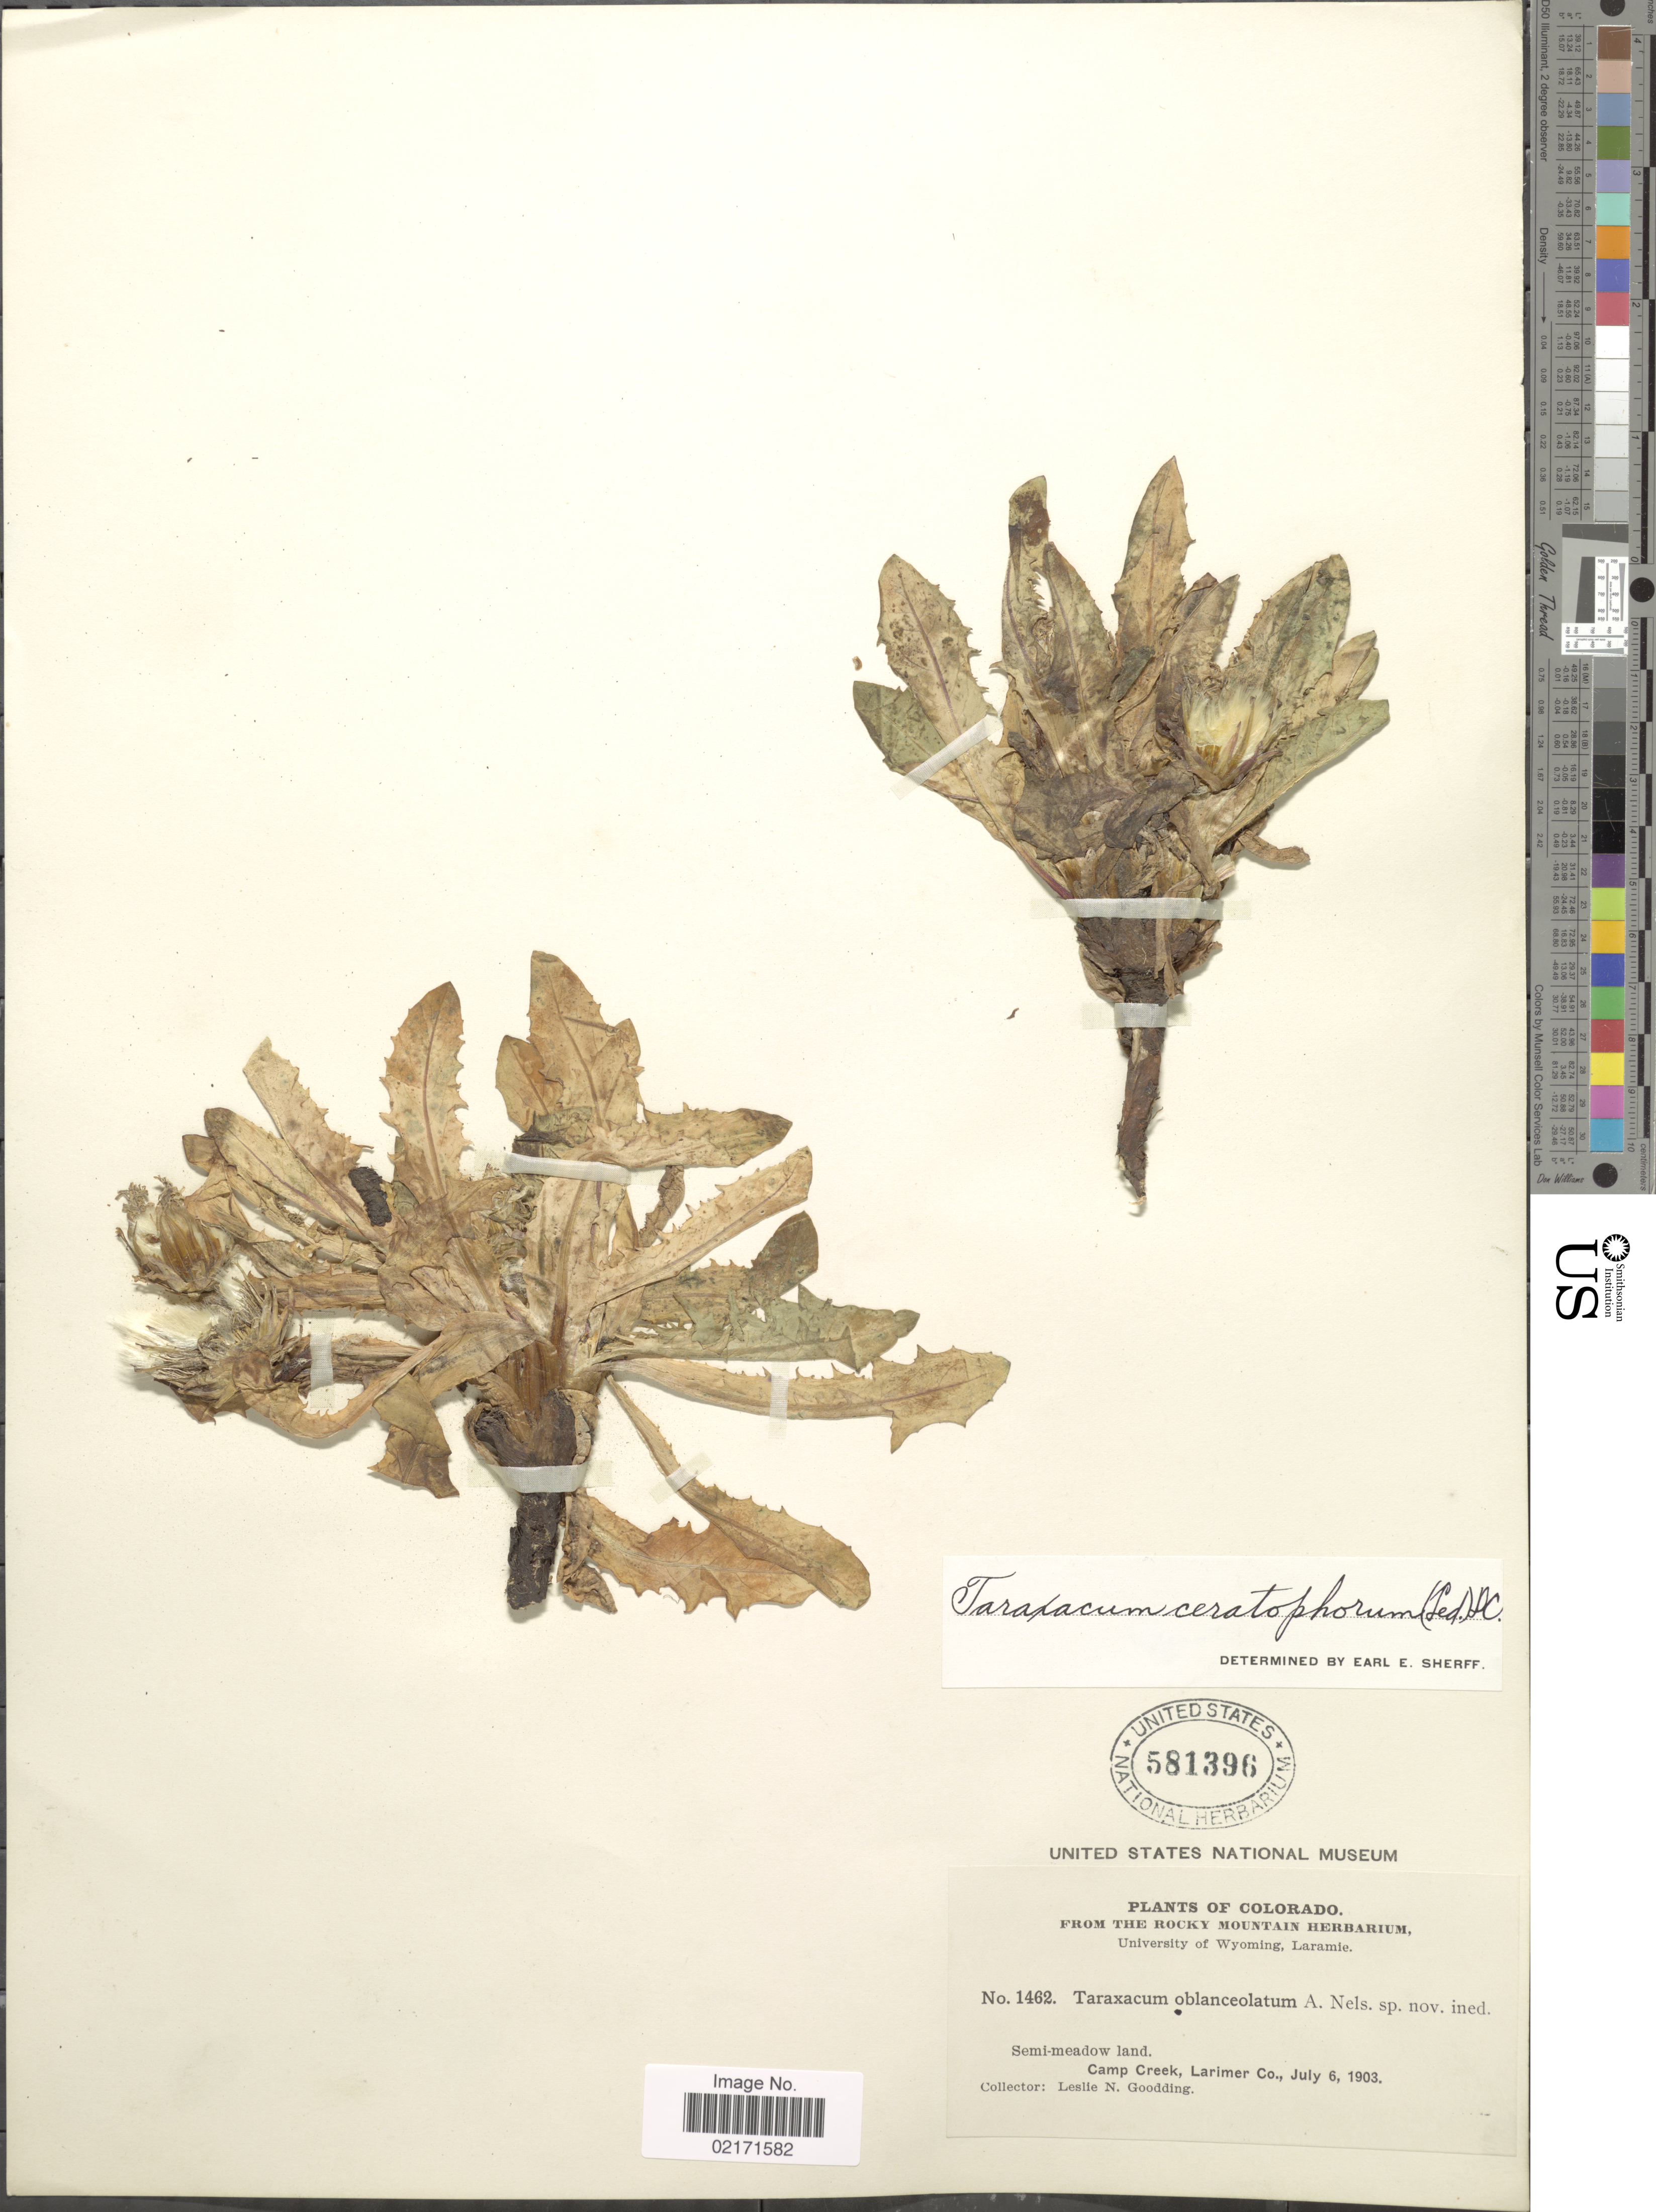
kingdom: Plantae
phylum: Tracheophyta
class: Magnoliopsida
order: Asterales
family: Asteraceae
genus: Taraxacum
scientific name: Taraxacum ceratophorum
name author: (Ledeb.) DC.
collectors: L. N. Goodding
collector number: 1462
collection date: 1903-07-06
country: United States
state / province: Colorado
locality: Camp Creek, Larimer Co.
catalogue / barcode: US 581396